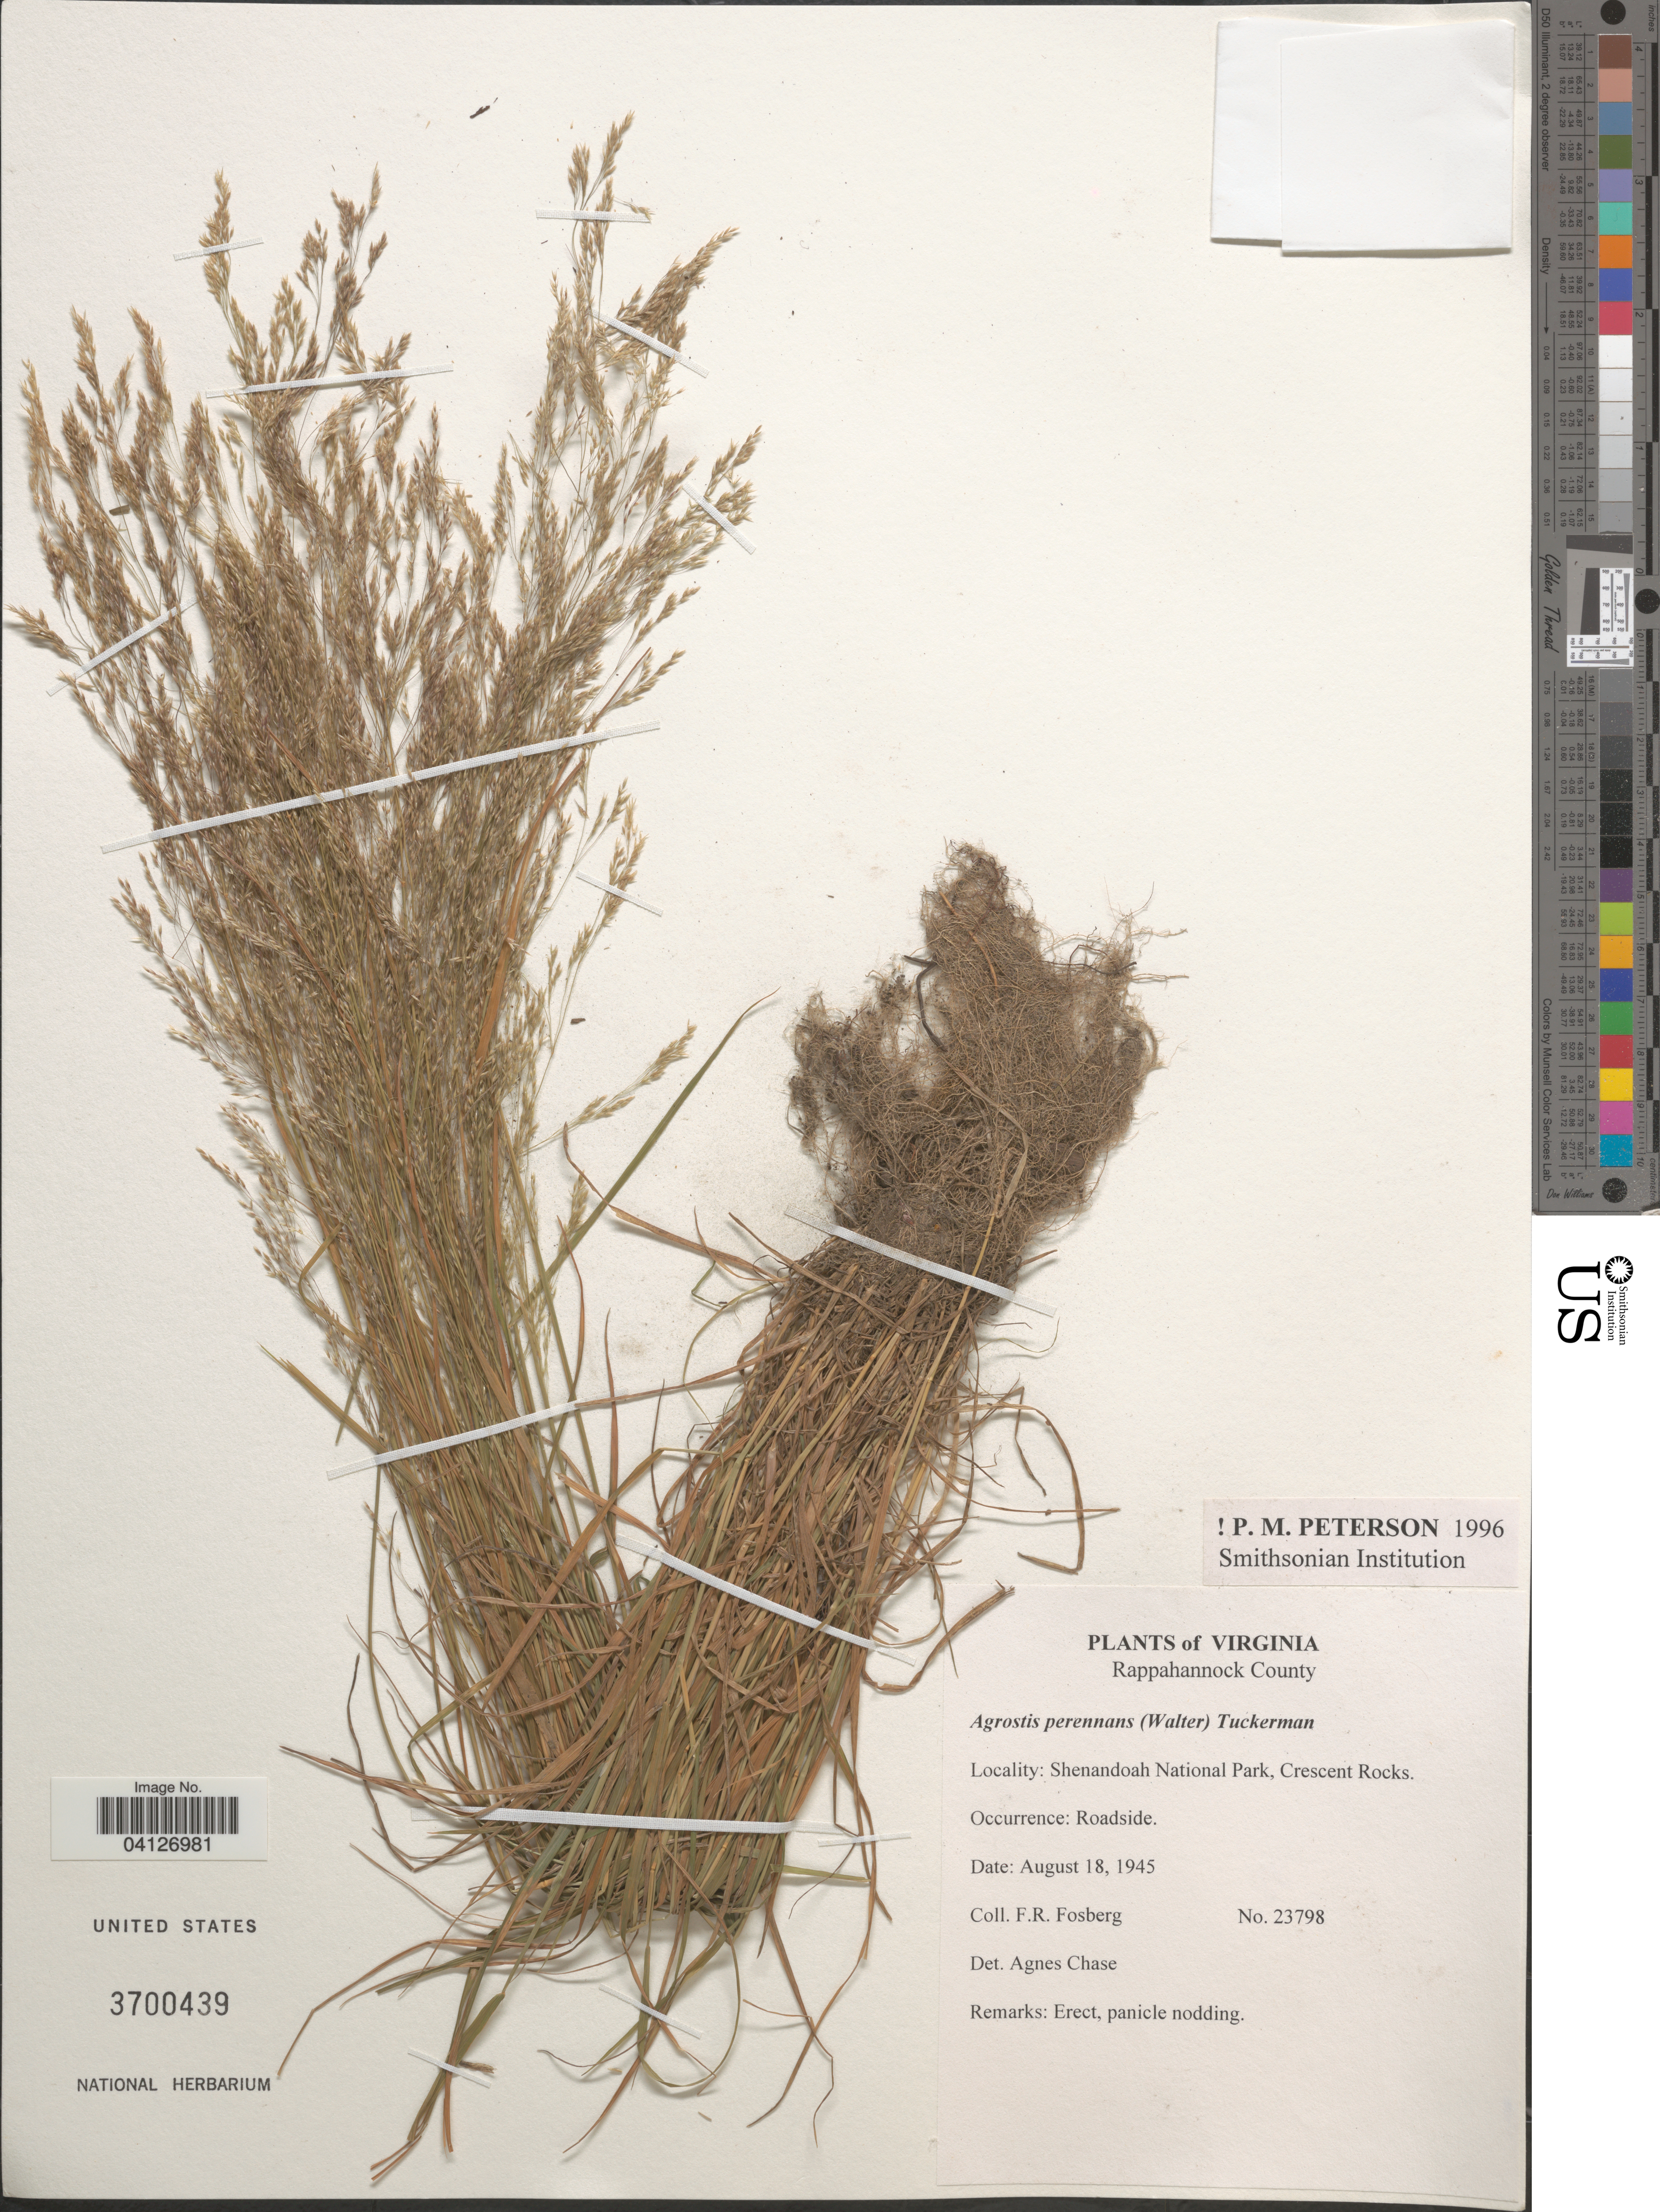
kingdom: Plantae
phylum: Tracheophyta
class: Liliopsida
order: Poales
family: Poaceae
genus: Agrostis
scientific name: Agrostis perennans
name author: (Walter) Tuck.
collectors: F. R. Fosberg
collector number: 23798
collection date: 1945-08-18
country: United States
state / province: Virginia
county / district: Rappahannock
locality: Shenandoah National Park, Crescent Rocks. Roadside.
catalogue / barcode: US 3700439